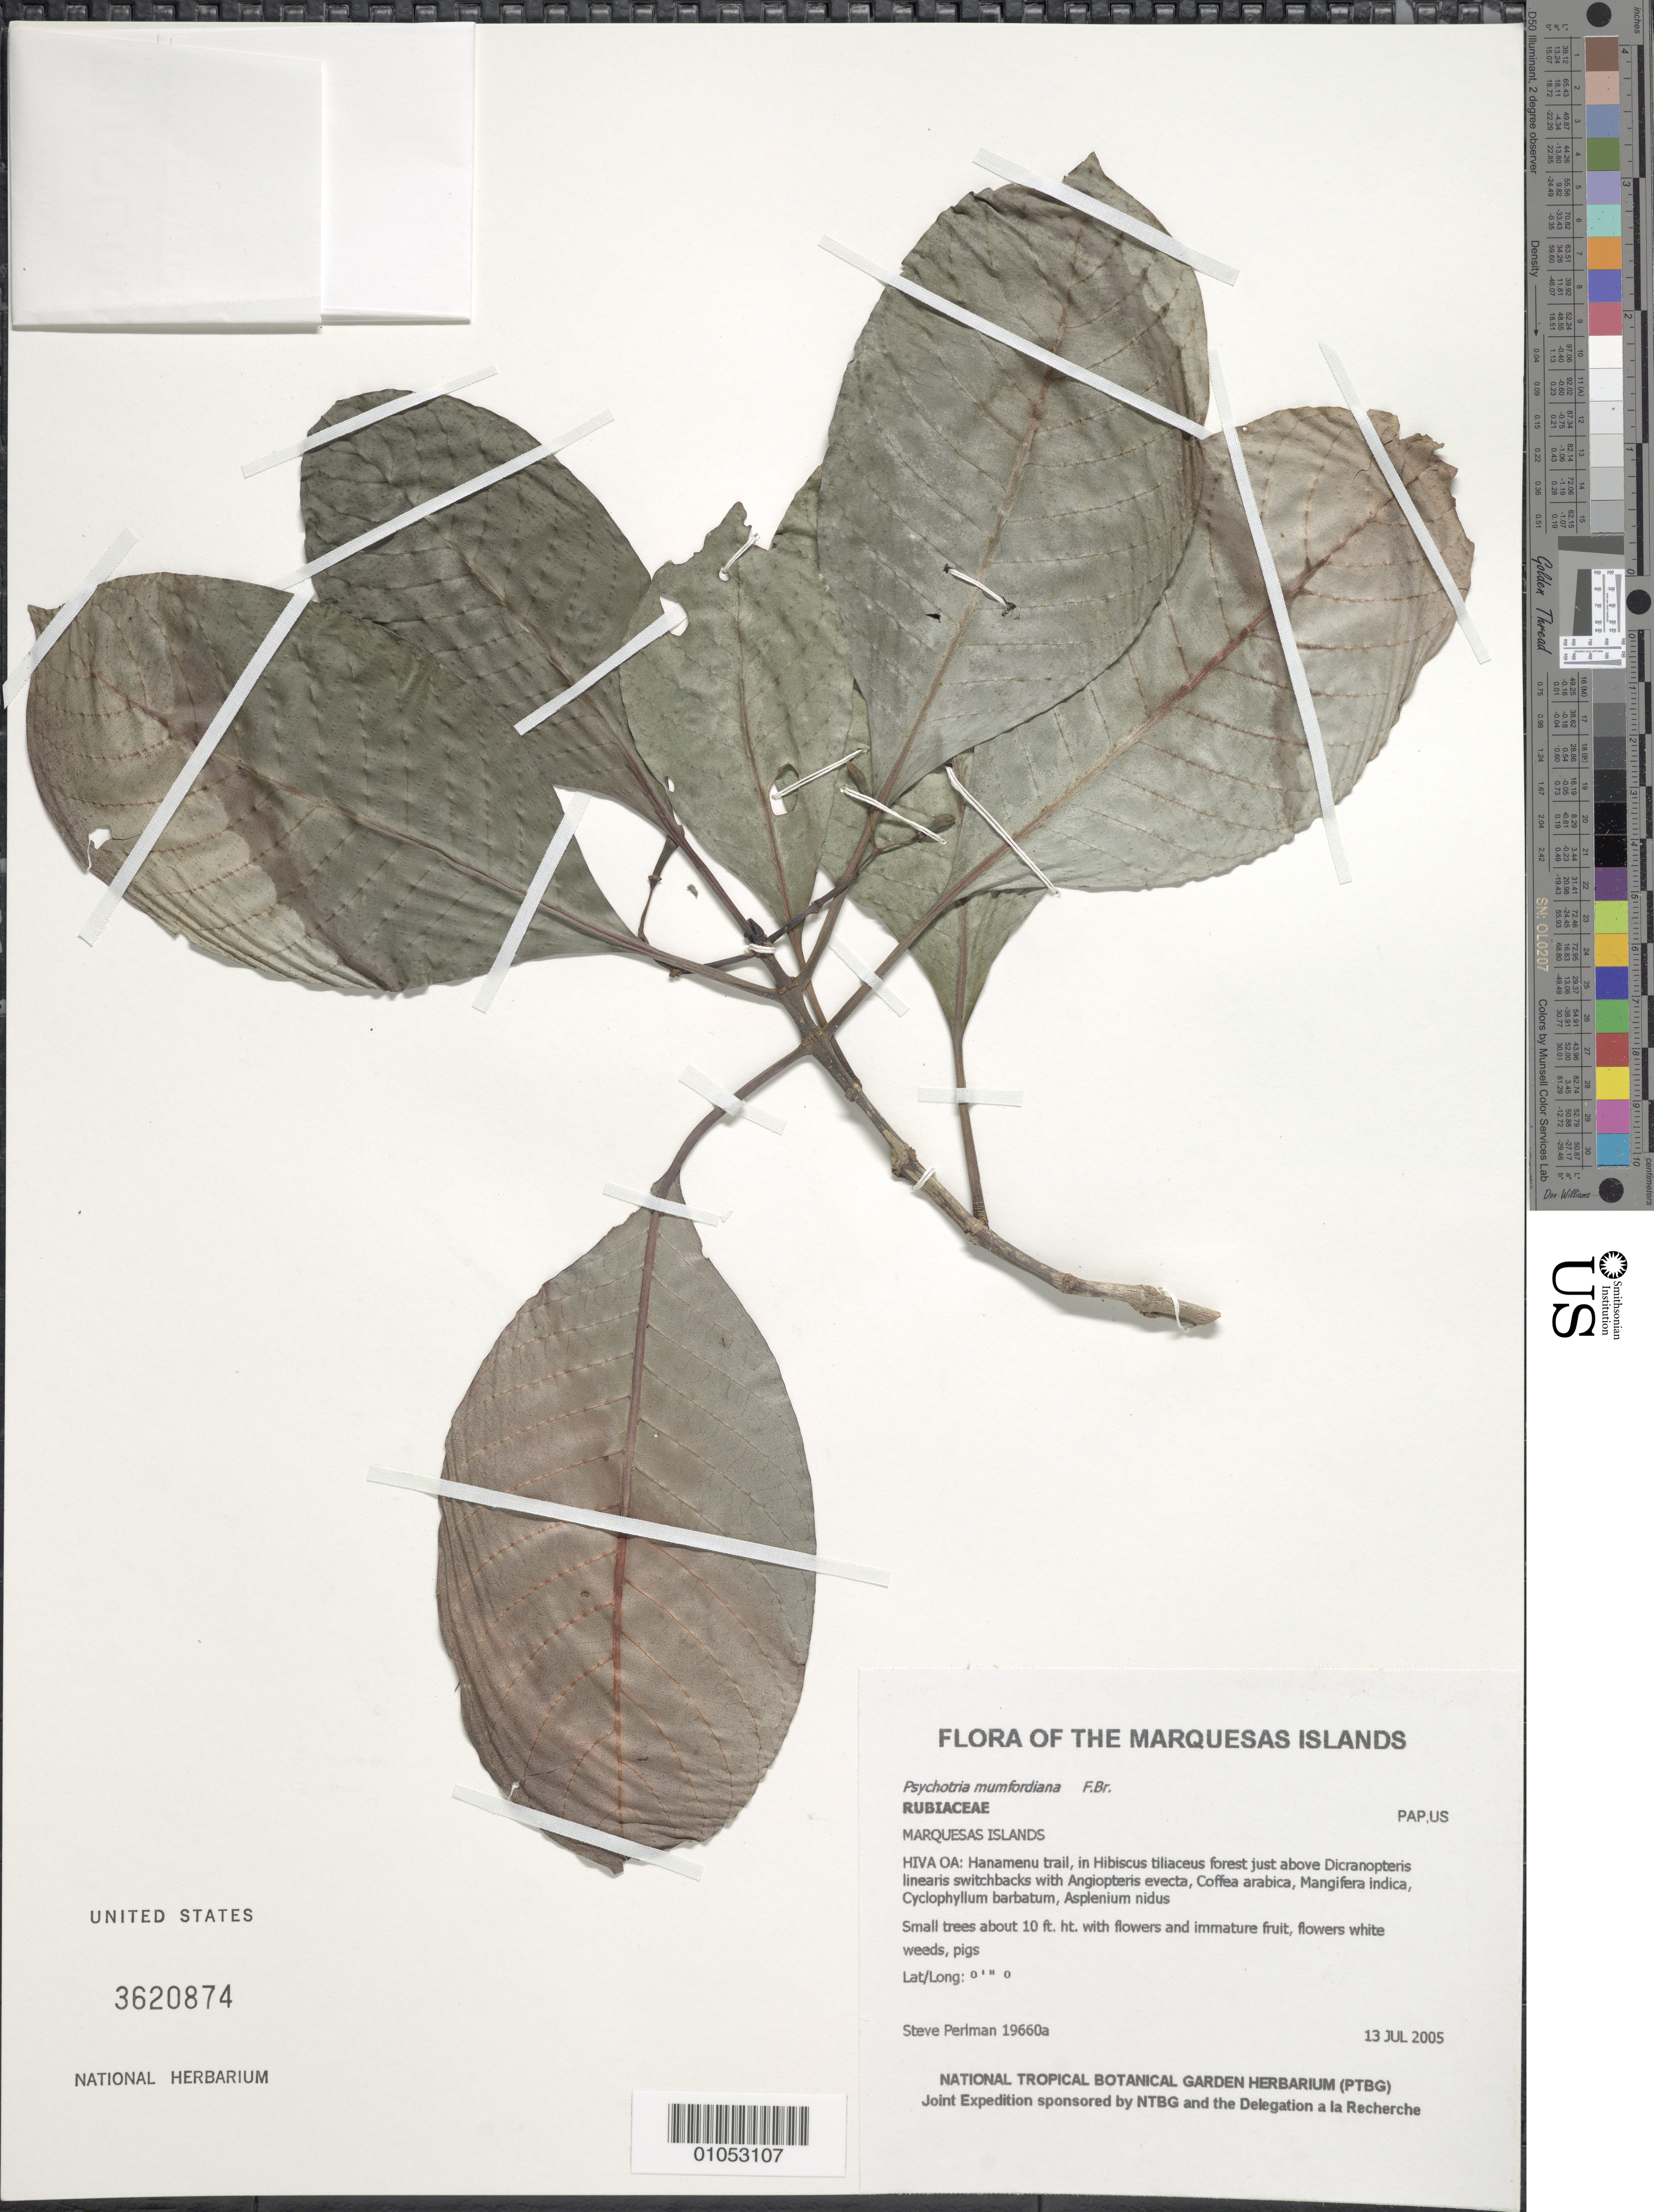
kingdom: Plantae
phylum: Tracheophyta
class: Magnoliopsida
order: Gentianales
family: Rubiaceae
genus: Psychotria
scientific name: Psychotria mumfordiana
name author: F. Br.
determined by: Lorence, David H., (PTBG), National Tropical Botanical Garden (UNITED STATES)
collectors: S. P. Perlman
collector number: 19660a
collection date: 2005-07-13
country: French Polynesia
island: Hiva Oa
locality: Hanamenu trail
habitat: In Hibiscus tiliaceus forest just above Dicranopteris linearis switchbacks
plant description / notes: Weeds, pigs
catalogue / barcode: US 3620874